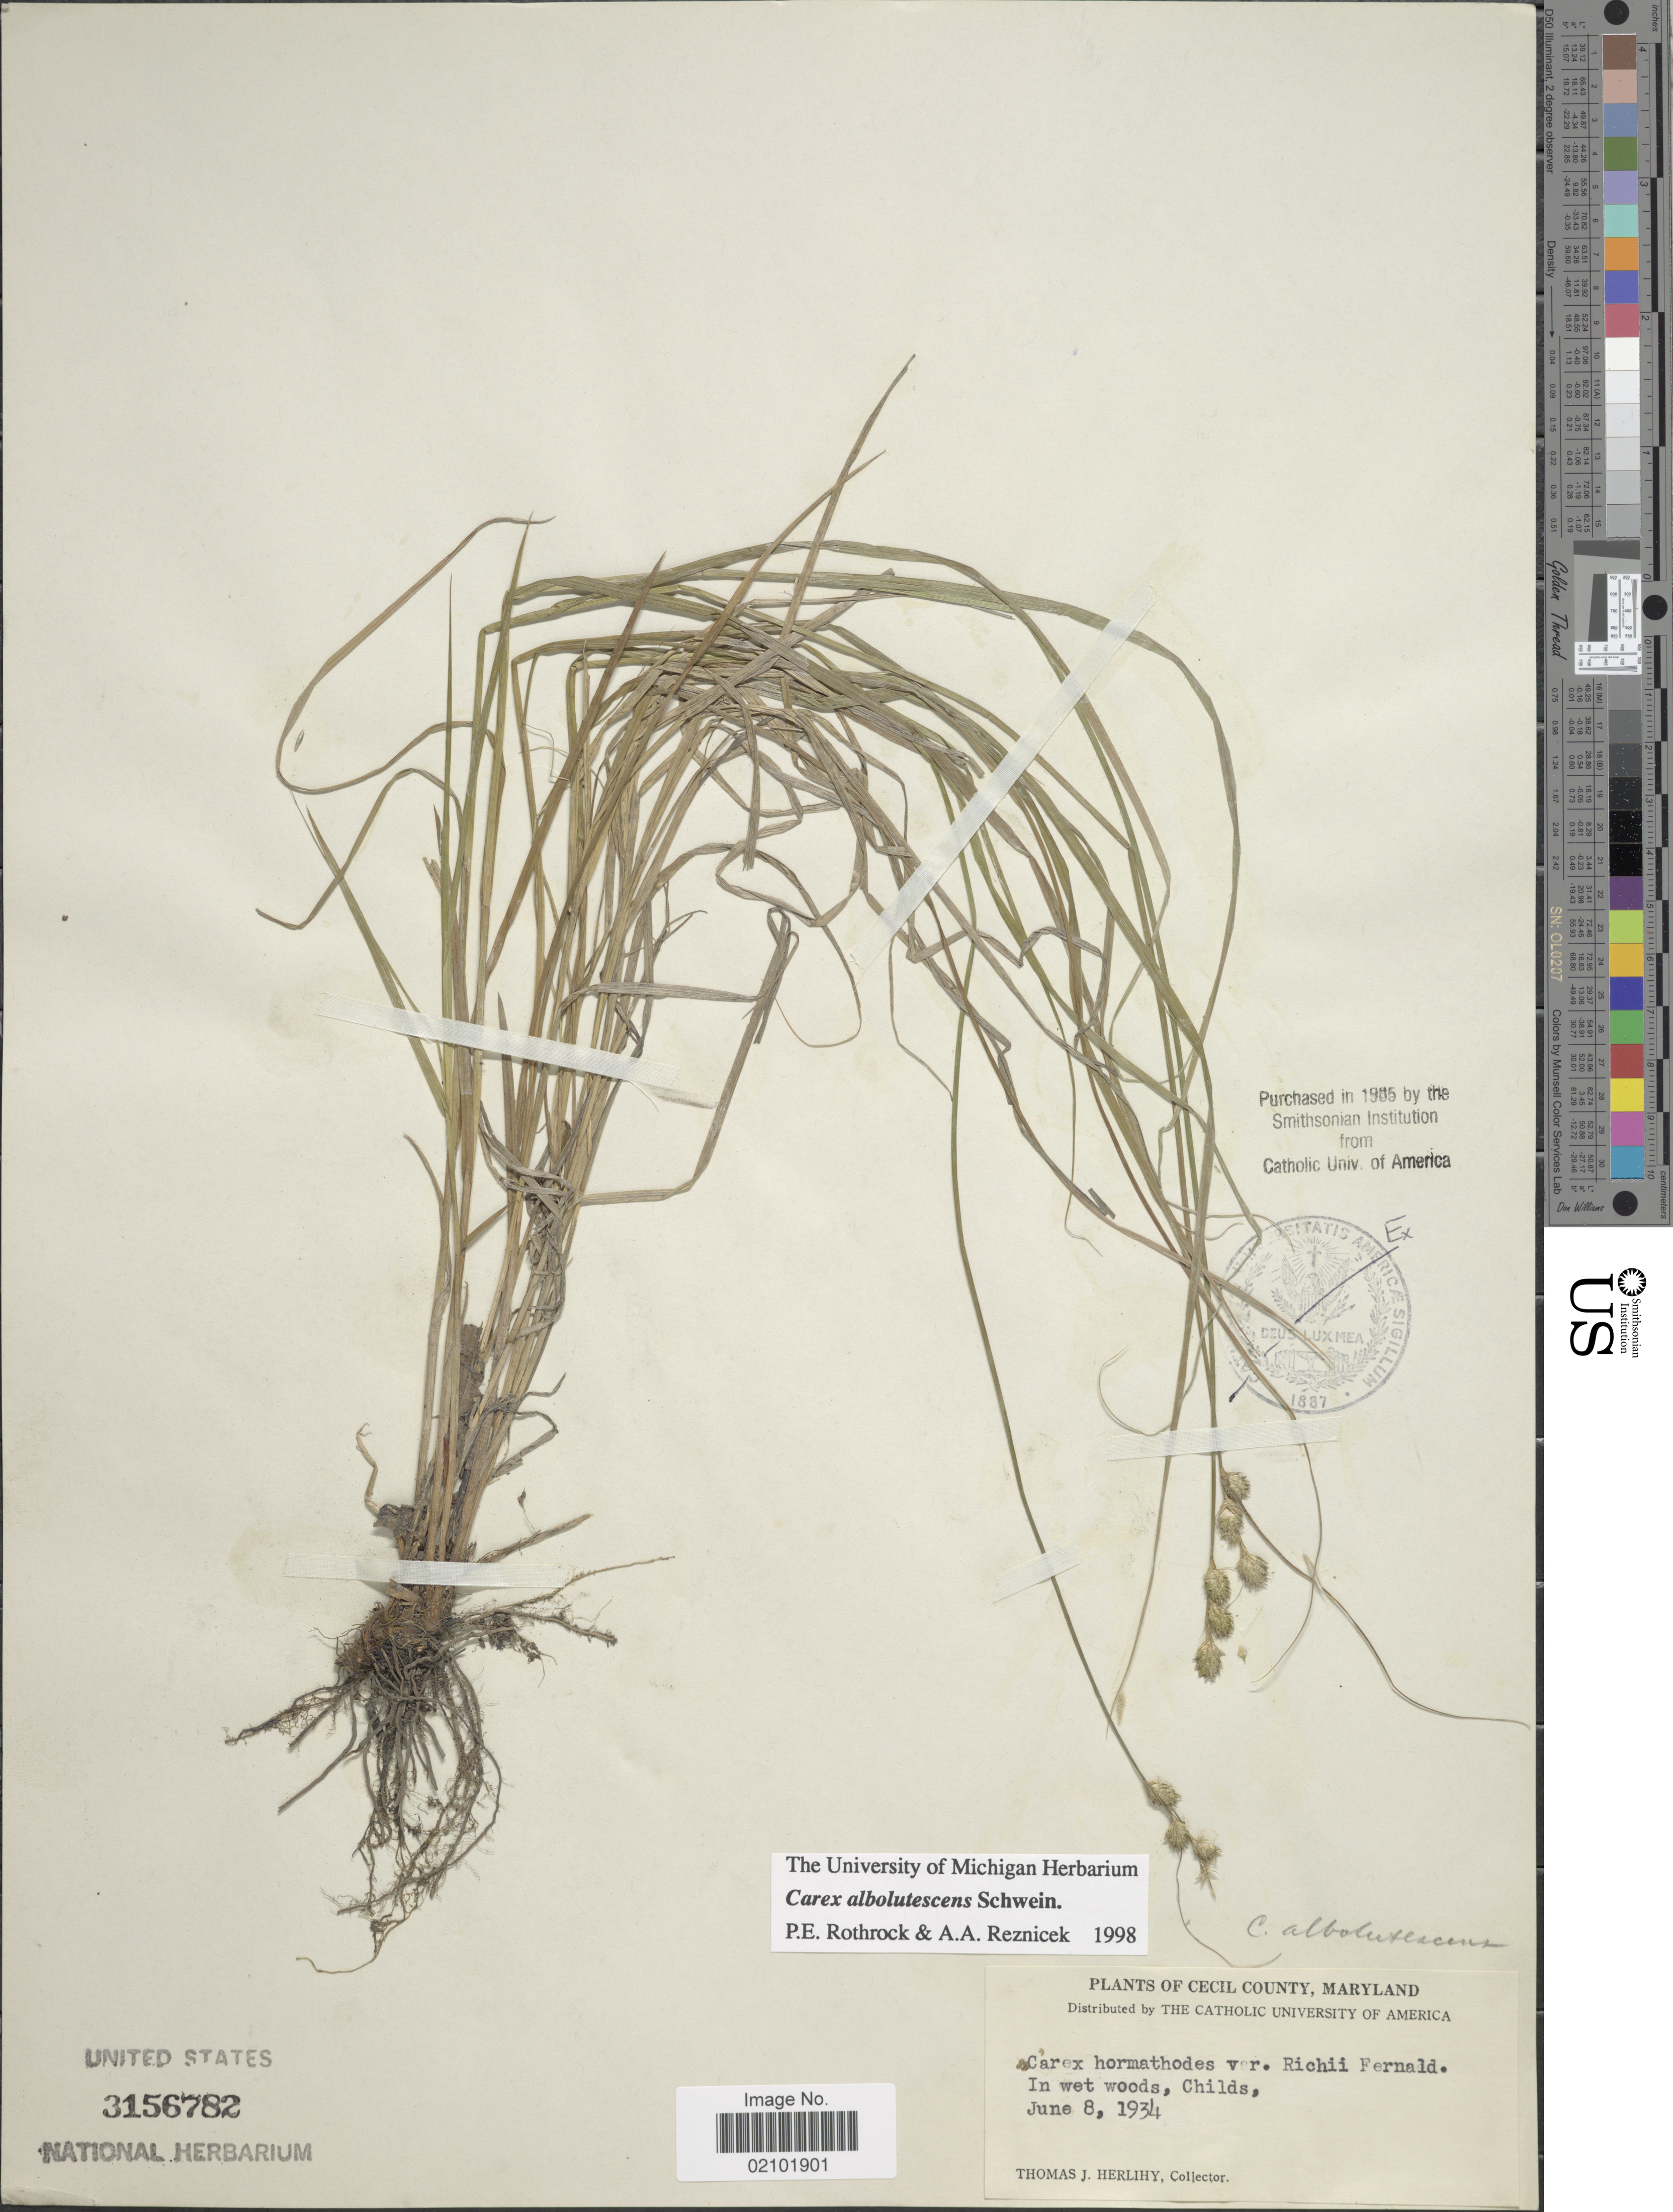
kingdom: Plantae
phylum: Tracheophyta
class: Liliopsida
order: Poales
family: Cyperaceae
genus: Carex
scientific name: Carex albolutescens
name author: Schwein.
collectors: T. Herlihy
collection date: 1934-06-08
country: United States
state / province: Maryland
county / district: Cecil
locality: Cecil County. Childs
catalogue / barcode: US 3156782